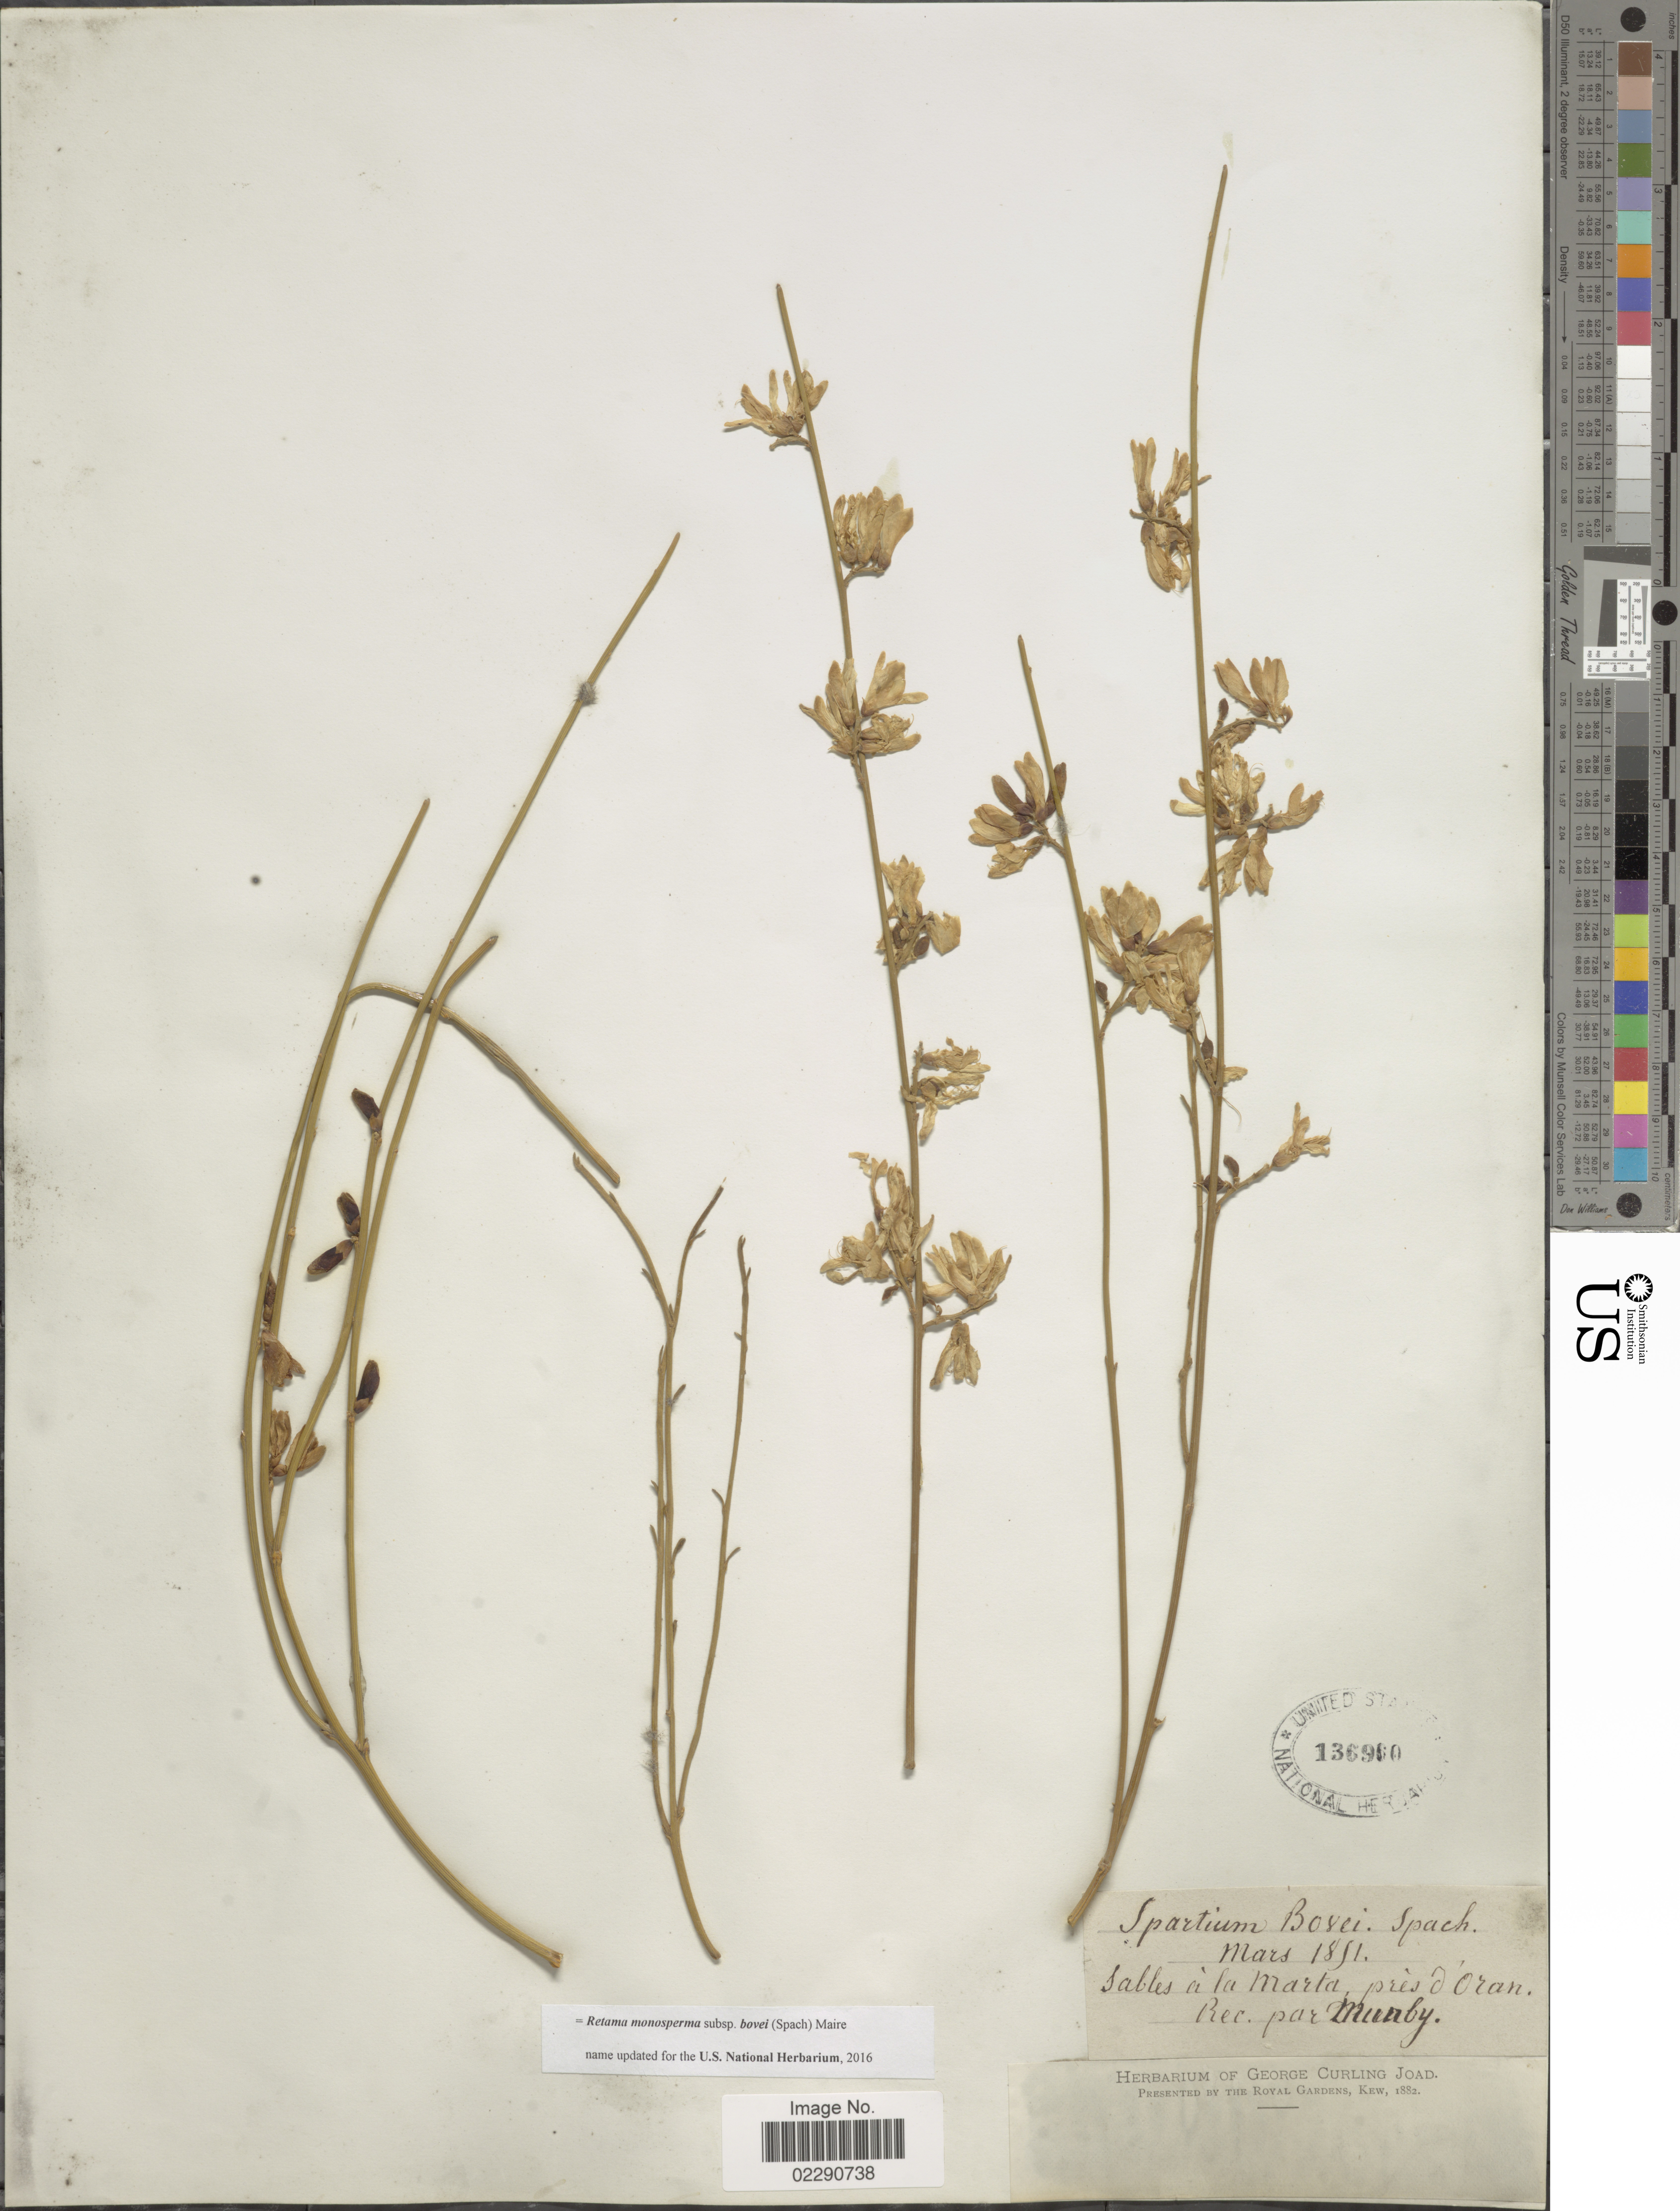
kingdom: Plantae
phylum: Tracheophyta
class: Magnoliopsida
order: Fabales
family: Fabaceae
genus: Retama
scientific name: Retama monosperma subsp. bovei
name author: (Spach) Maire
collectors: ex herb. George Curling Joad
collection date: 1851-03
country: Algeria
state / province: Oran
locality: Sables a la Marta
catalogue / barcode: US 136960